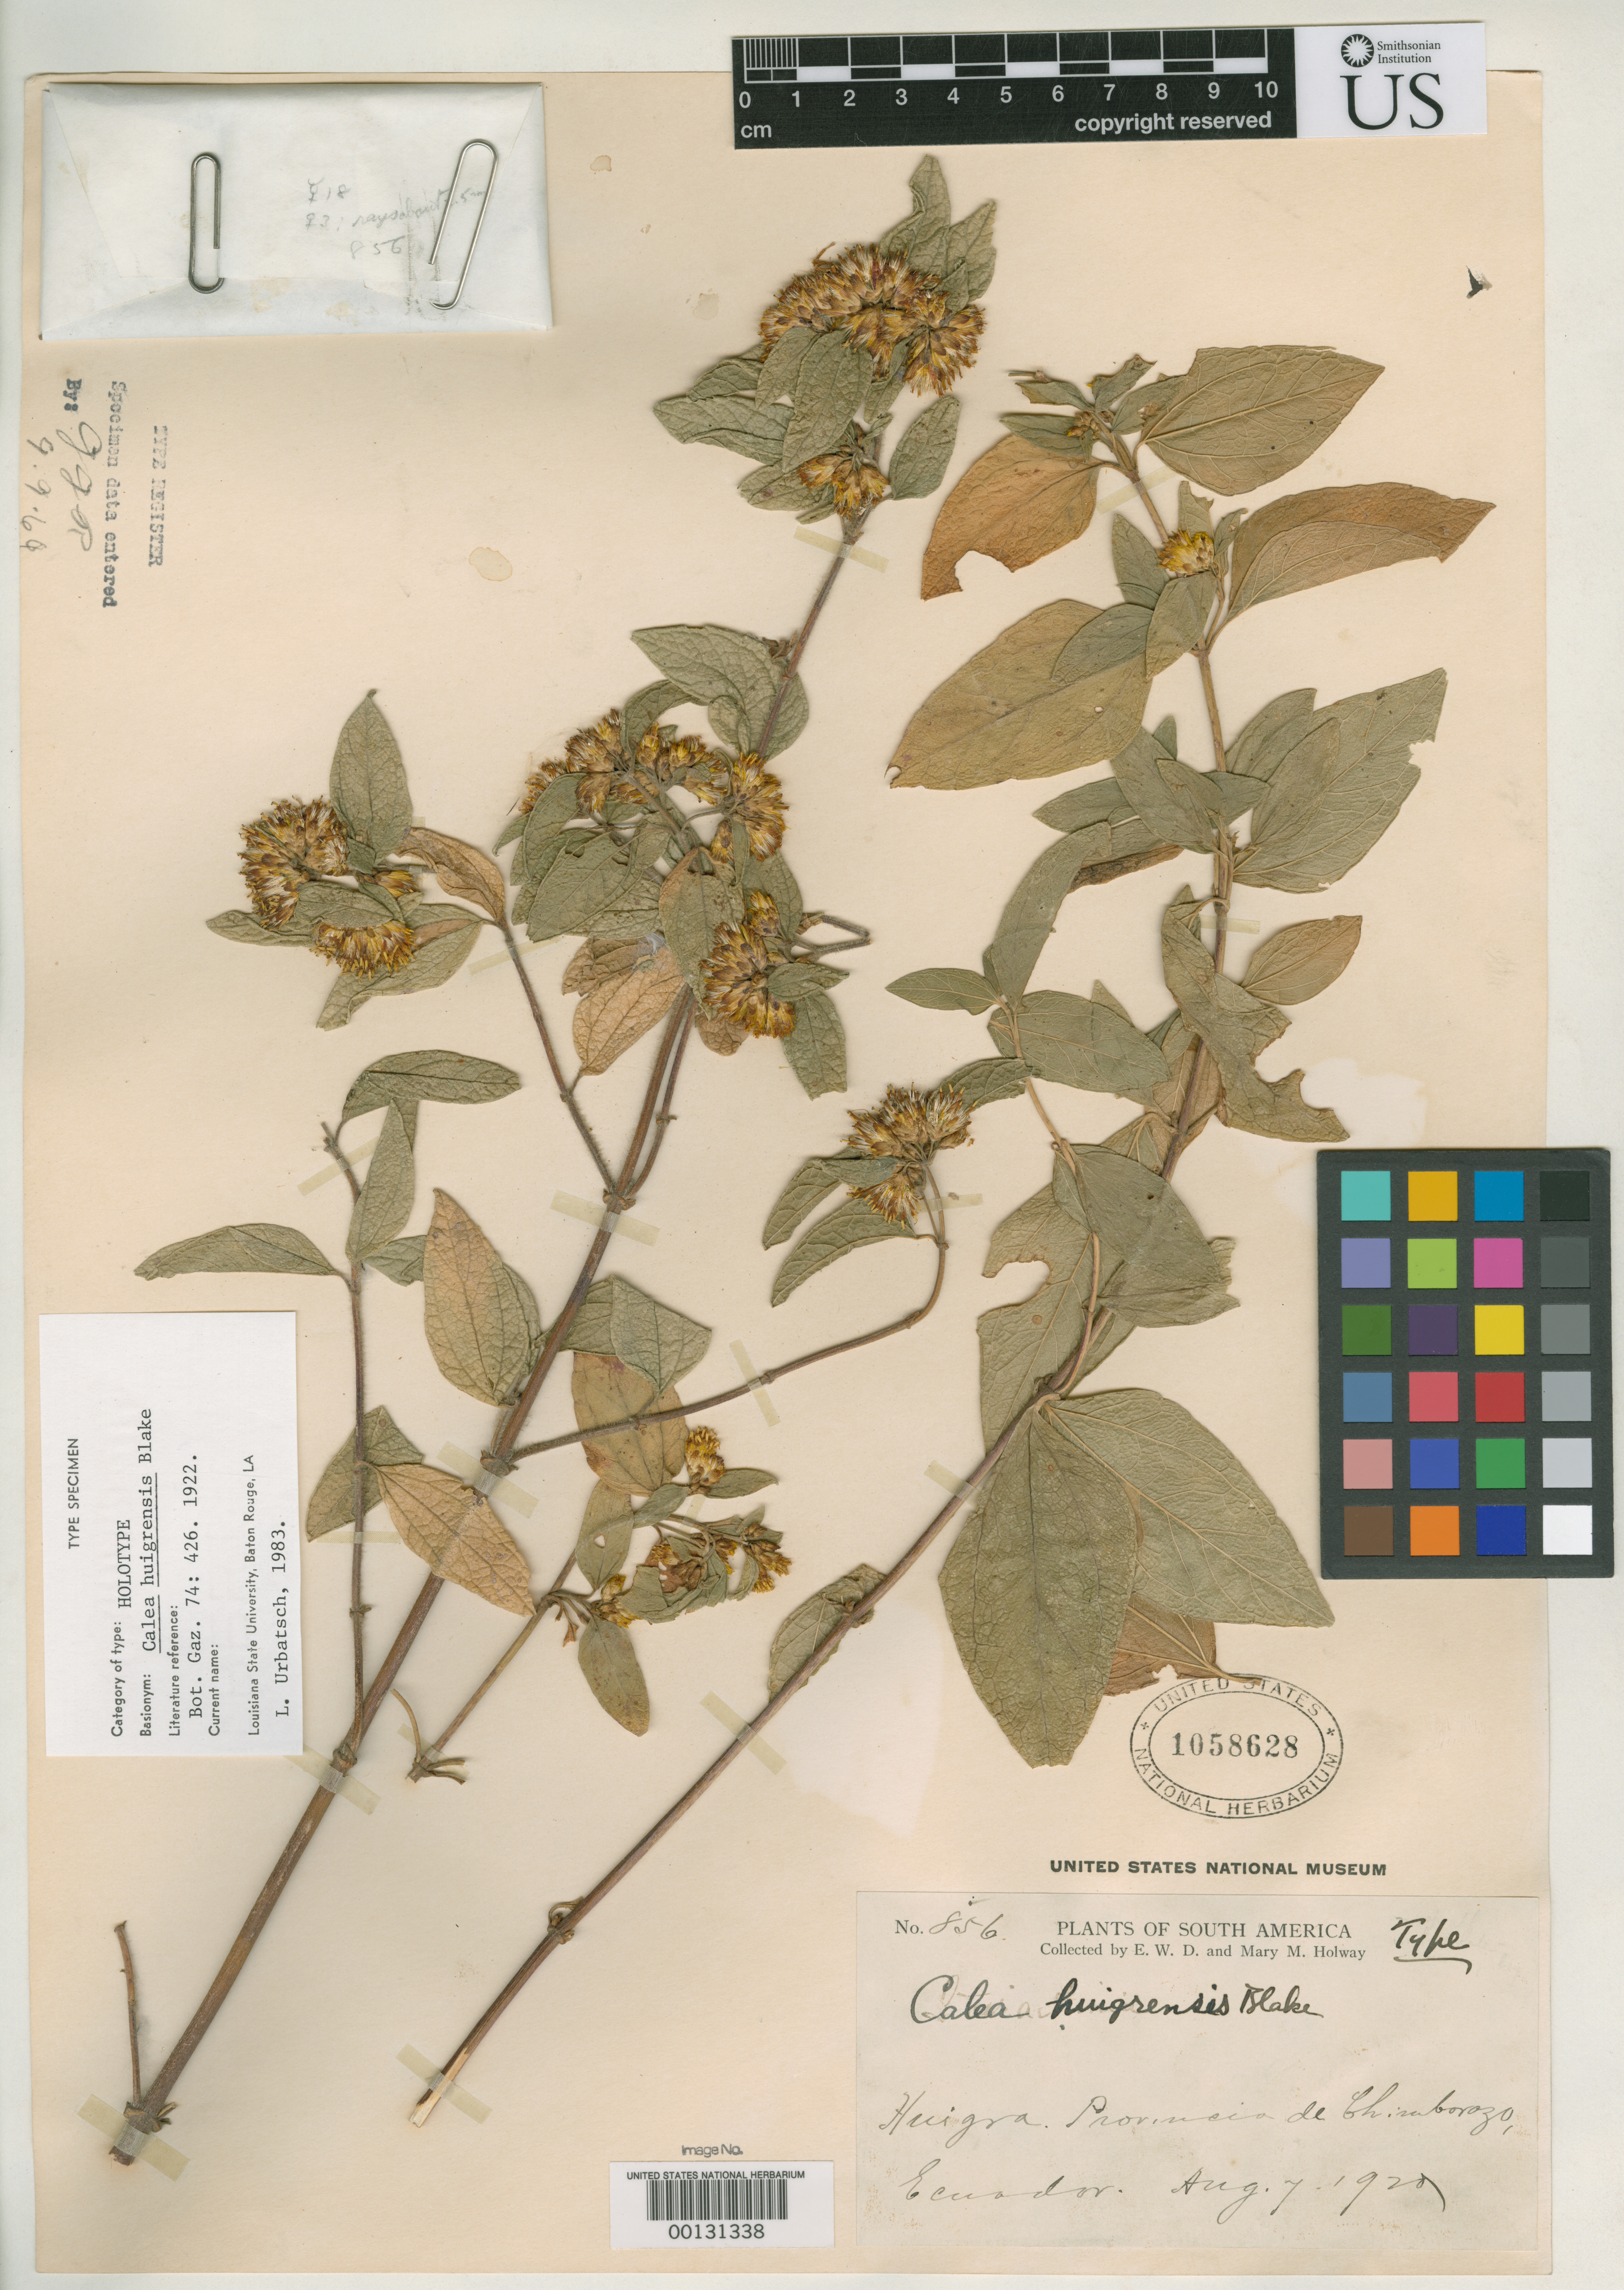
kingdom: Plantae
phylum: Tracheophyta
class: Magnoliopsida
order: Asterales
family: Asteraceae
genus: Calea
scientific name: Calea huigrensis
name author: S.F. Blake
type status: Holotype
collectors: E. W. D. Holway & M. M. Holway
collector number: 856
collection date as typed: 07 Aug 1920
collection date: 1920-08-07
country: Ecuador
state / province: Chimborazo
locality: Huigra.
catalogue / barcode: US 1058628